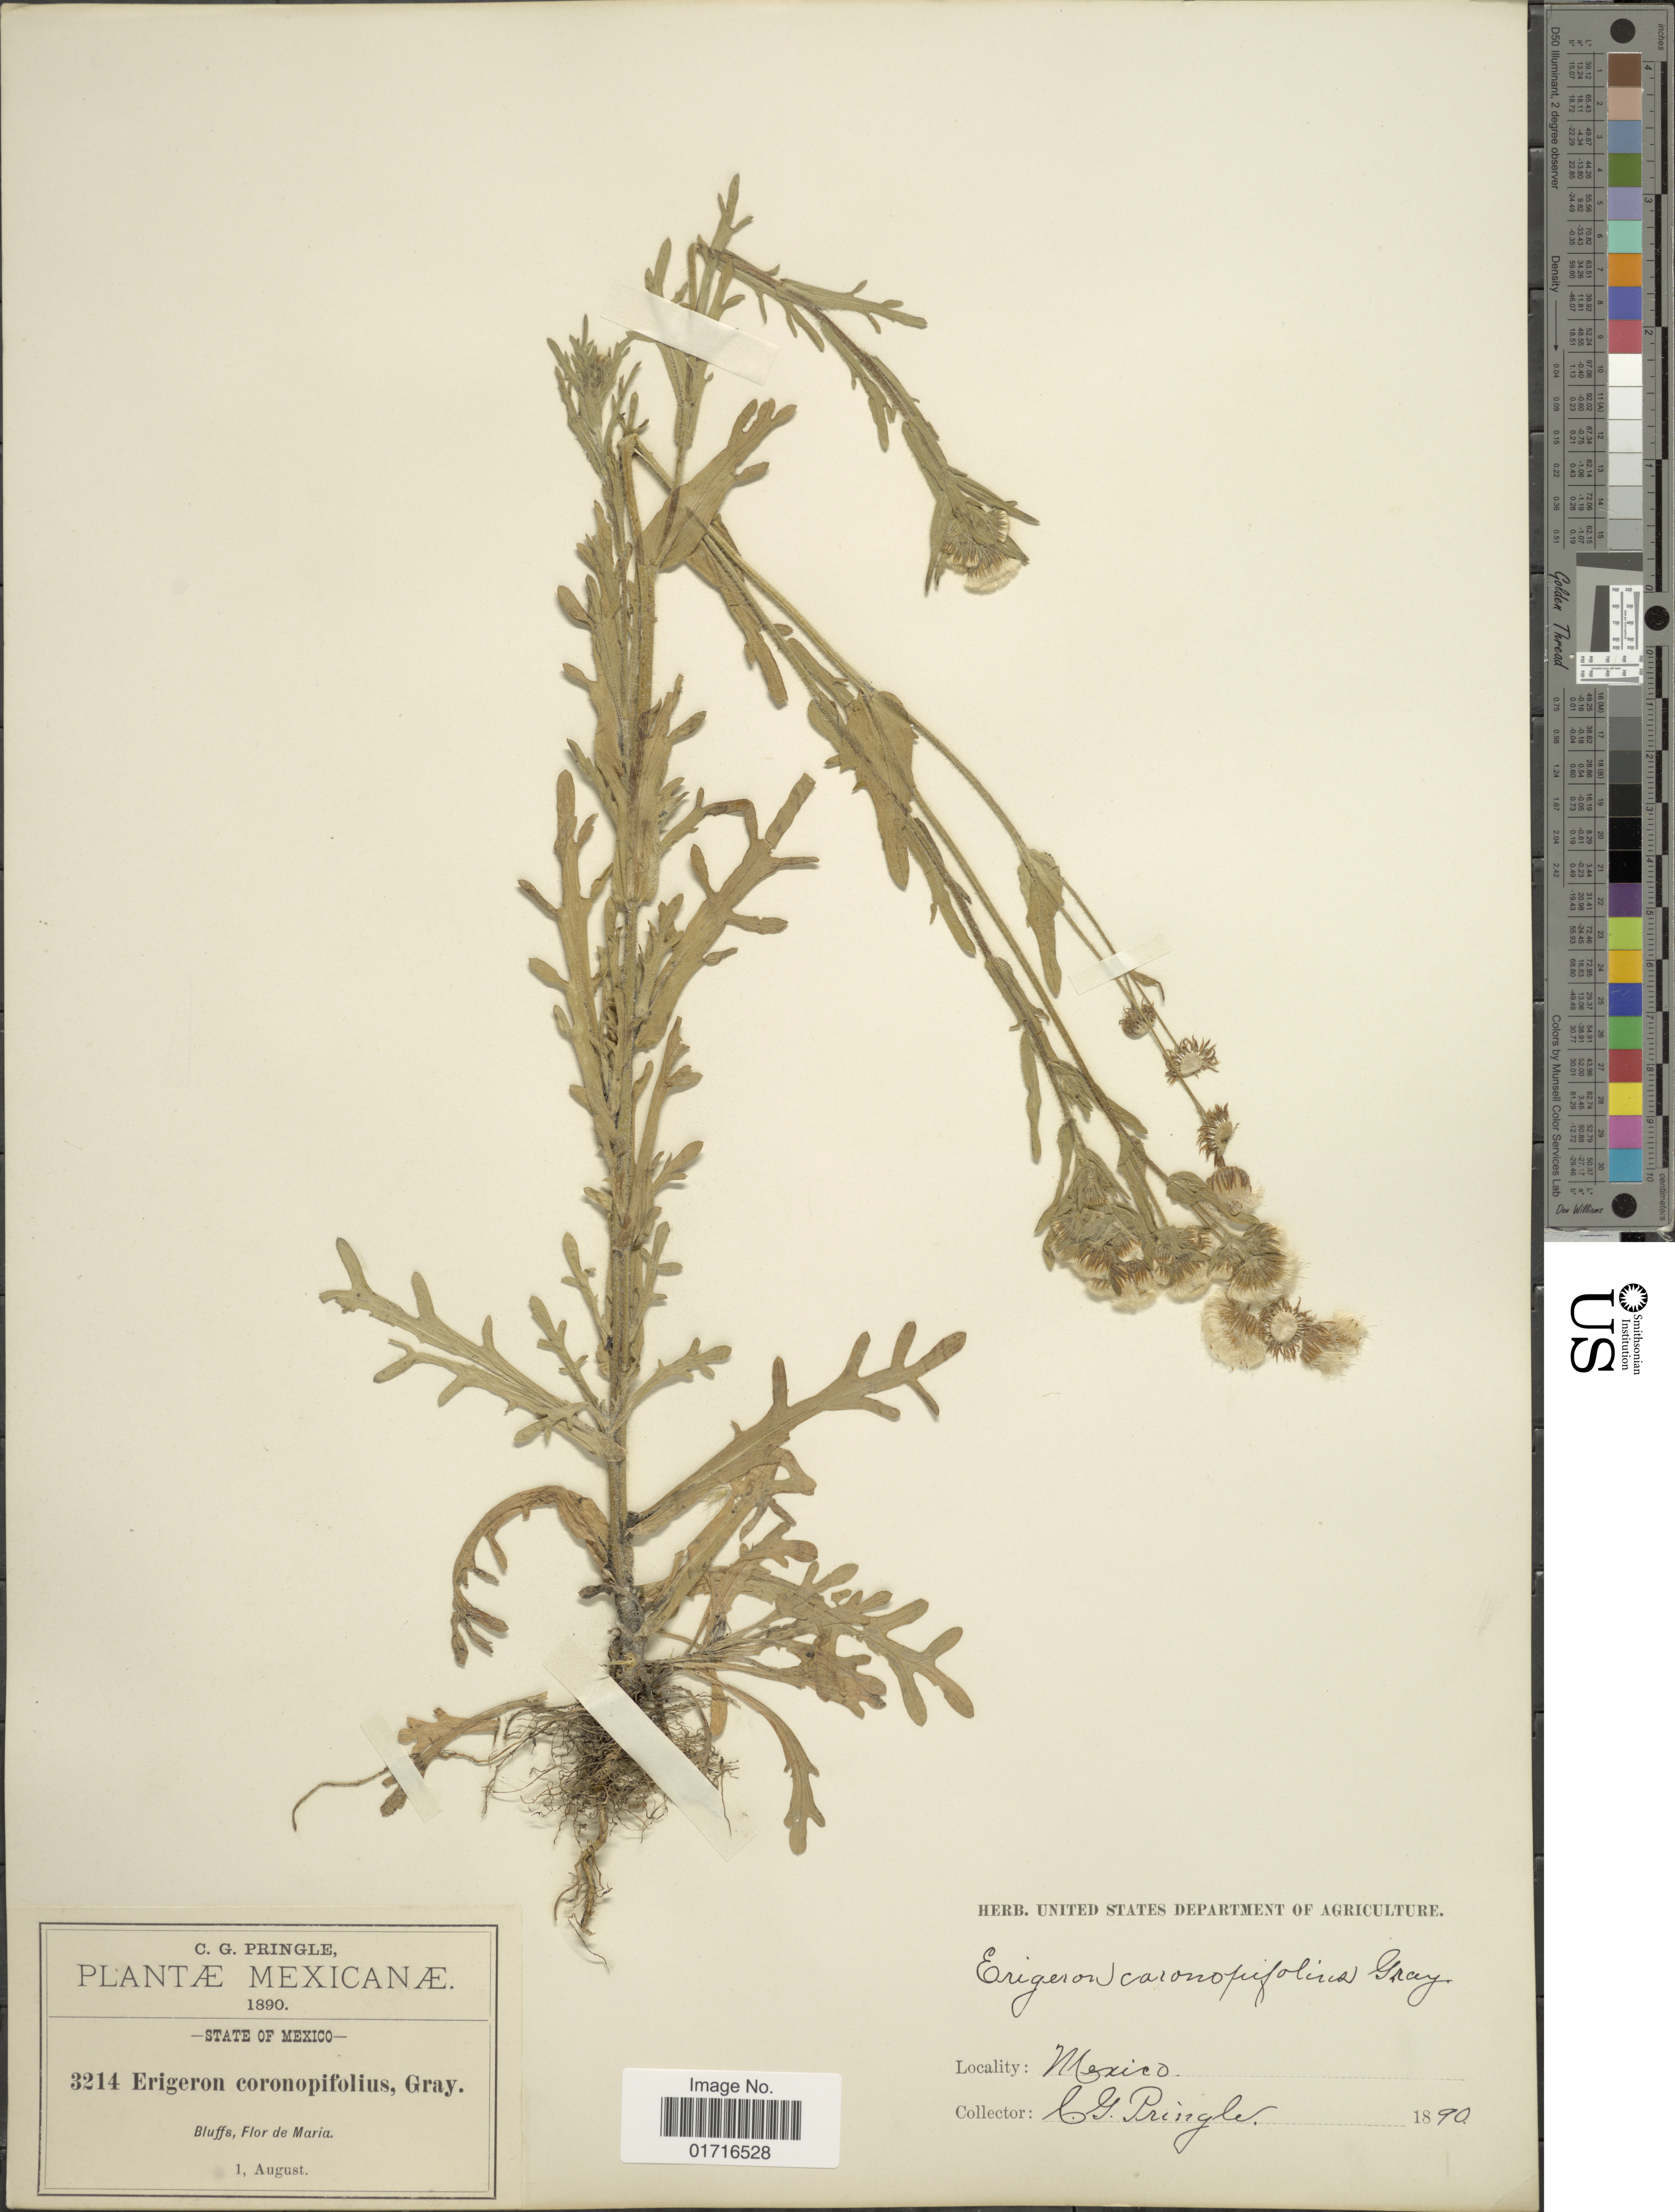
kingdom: Plantae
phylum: Tracheophyta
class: Magnoliopsida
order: Asterales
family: Asteraceae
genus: Conyza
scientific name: Conyza coronopifolia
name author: Kunth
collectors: C. G. Pringle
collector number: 3214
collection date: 1890-08-01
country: Mexico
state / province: México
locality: Bluffs, flor de Maria